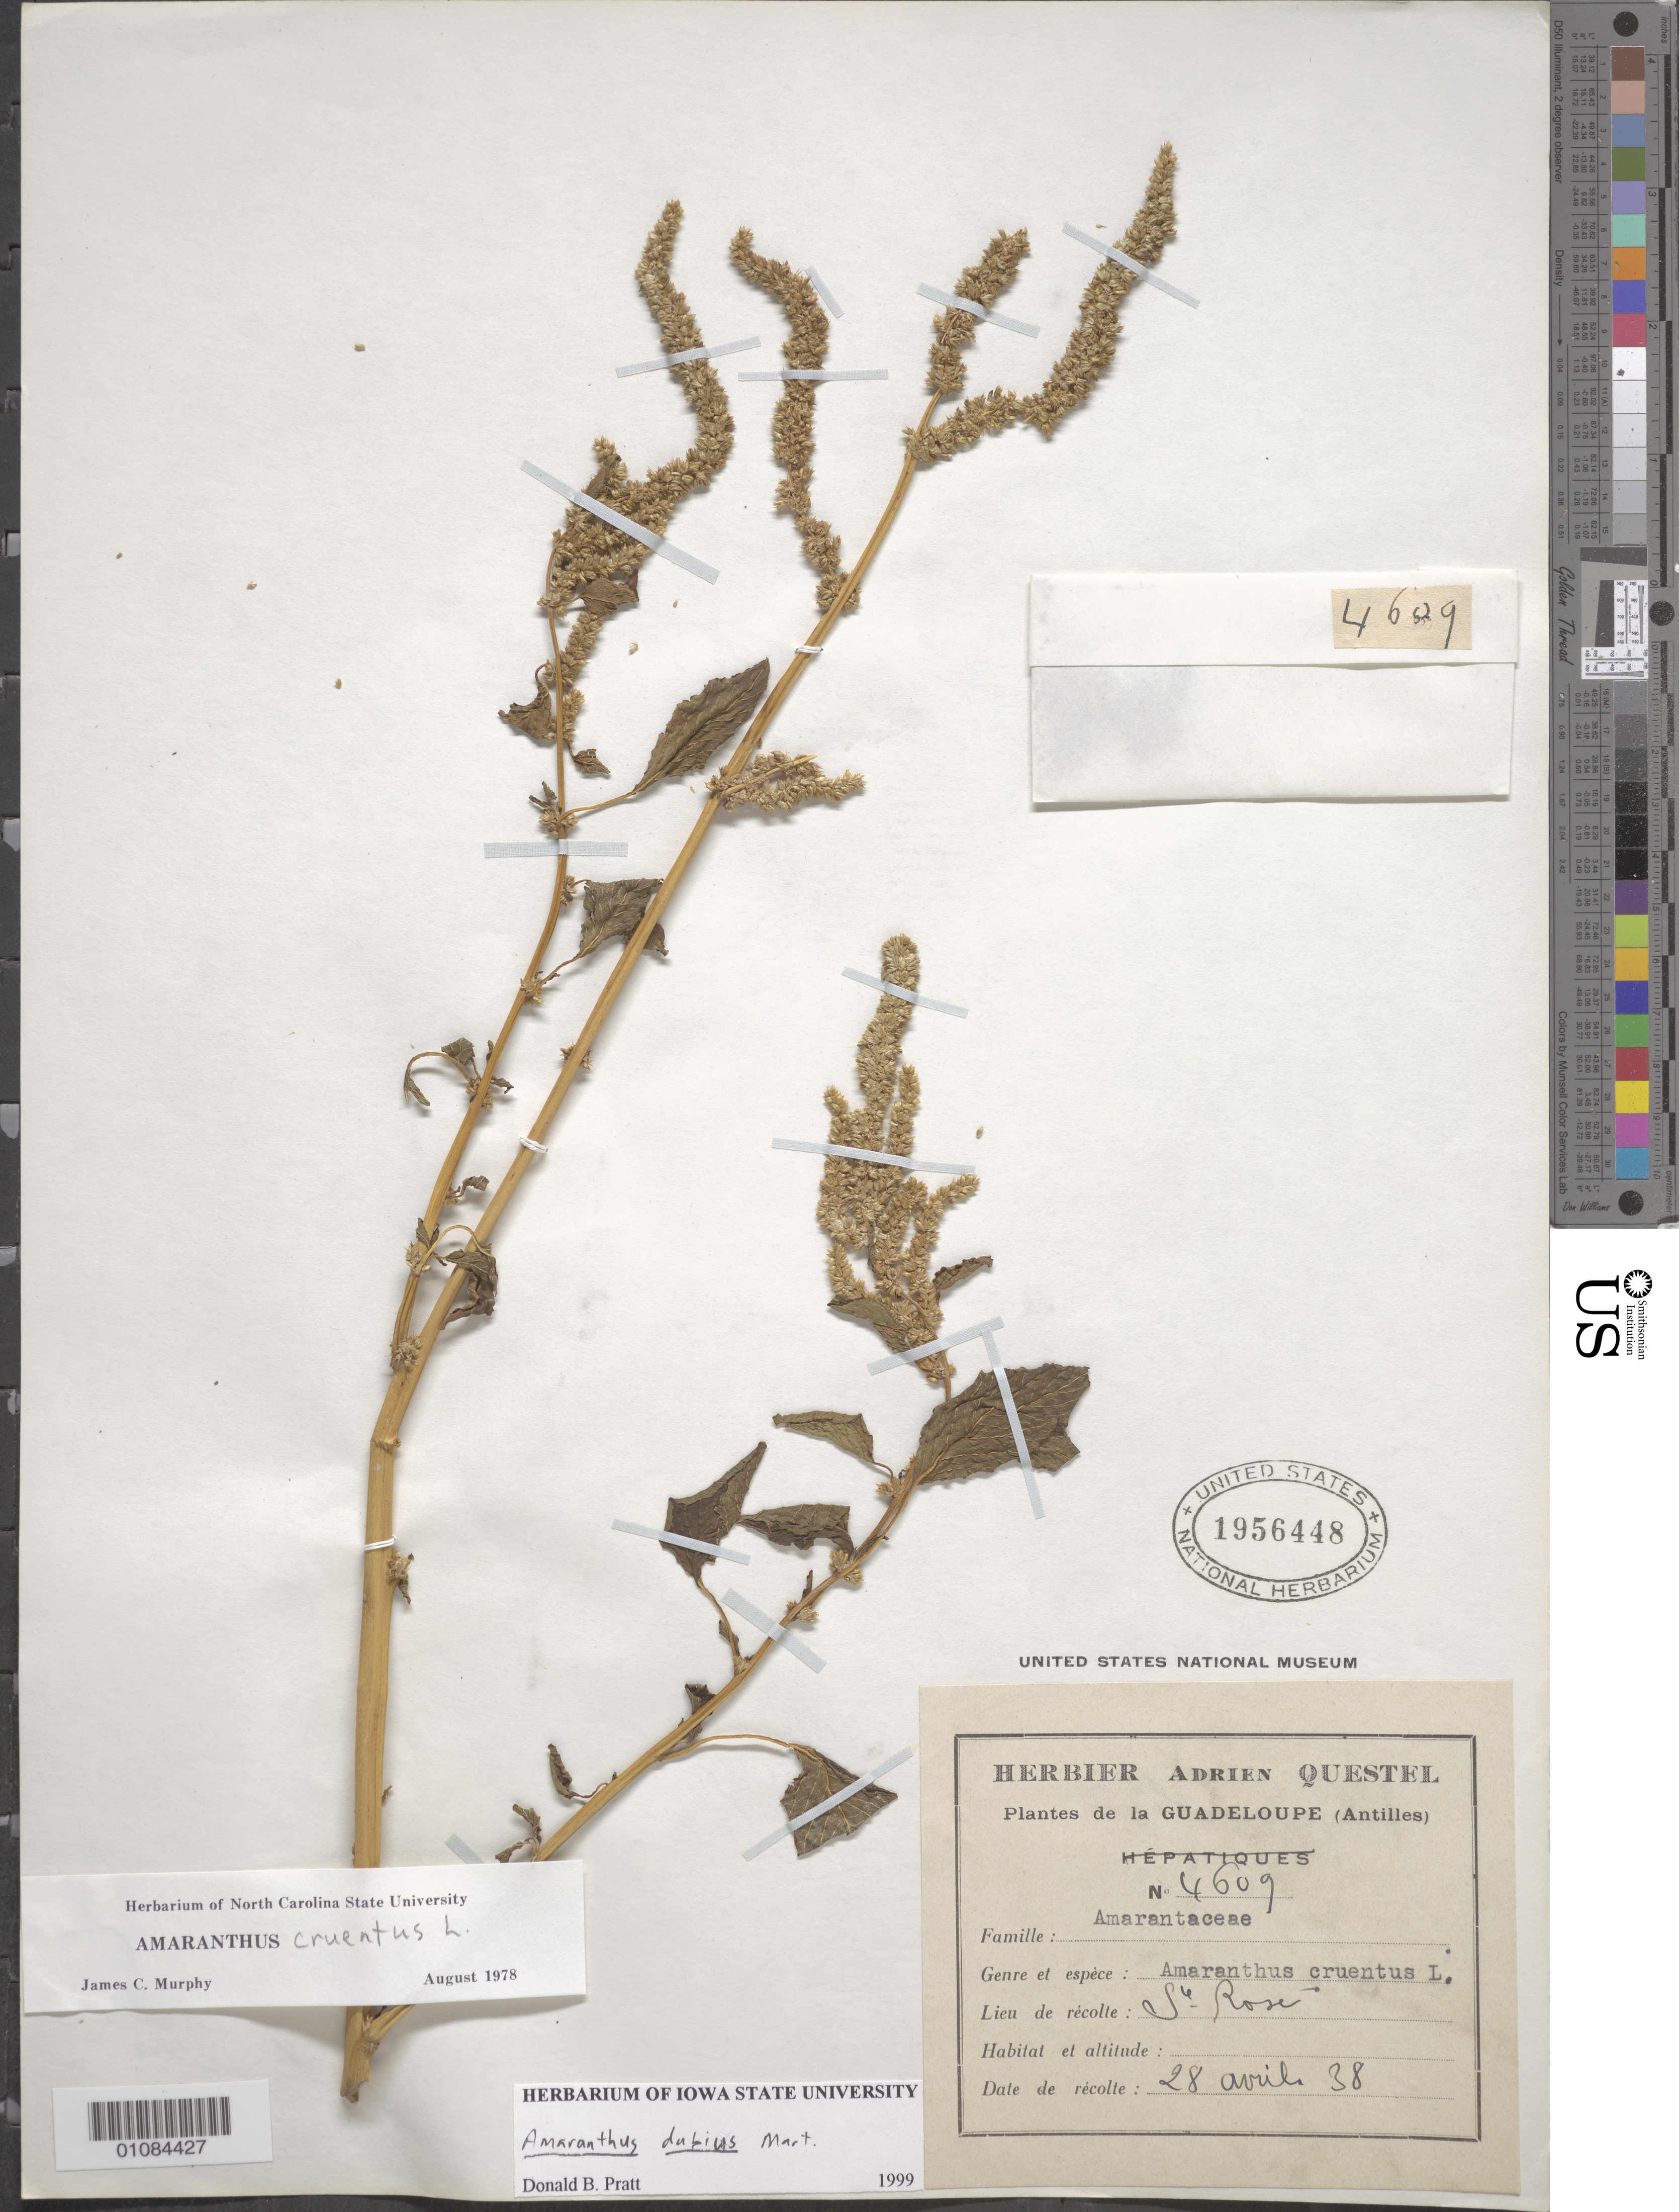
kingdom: Plantae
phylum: Tracheophyta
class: Magnoliopsida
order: Caryophyllales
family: Amaranthaceae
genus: Amaranthus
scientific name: Amaranthus dubius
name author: Mart. ex Thell.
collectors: A. Questel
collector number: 4609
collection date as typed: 28 Apr 1938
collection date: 1938-04-28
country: Guadeloupe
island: Basse Terre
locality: Ste Rose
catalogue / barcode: US 1956448